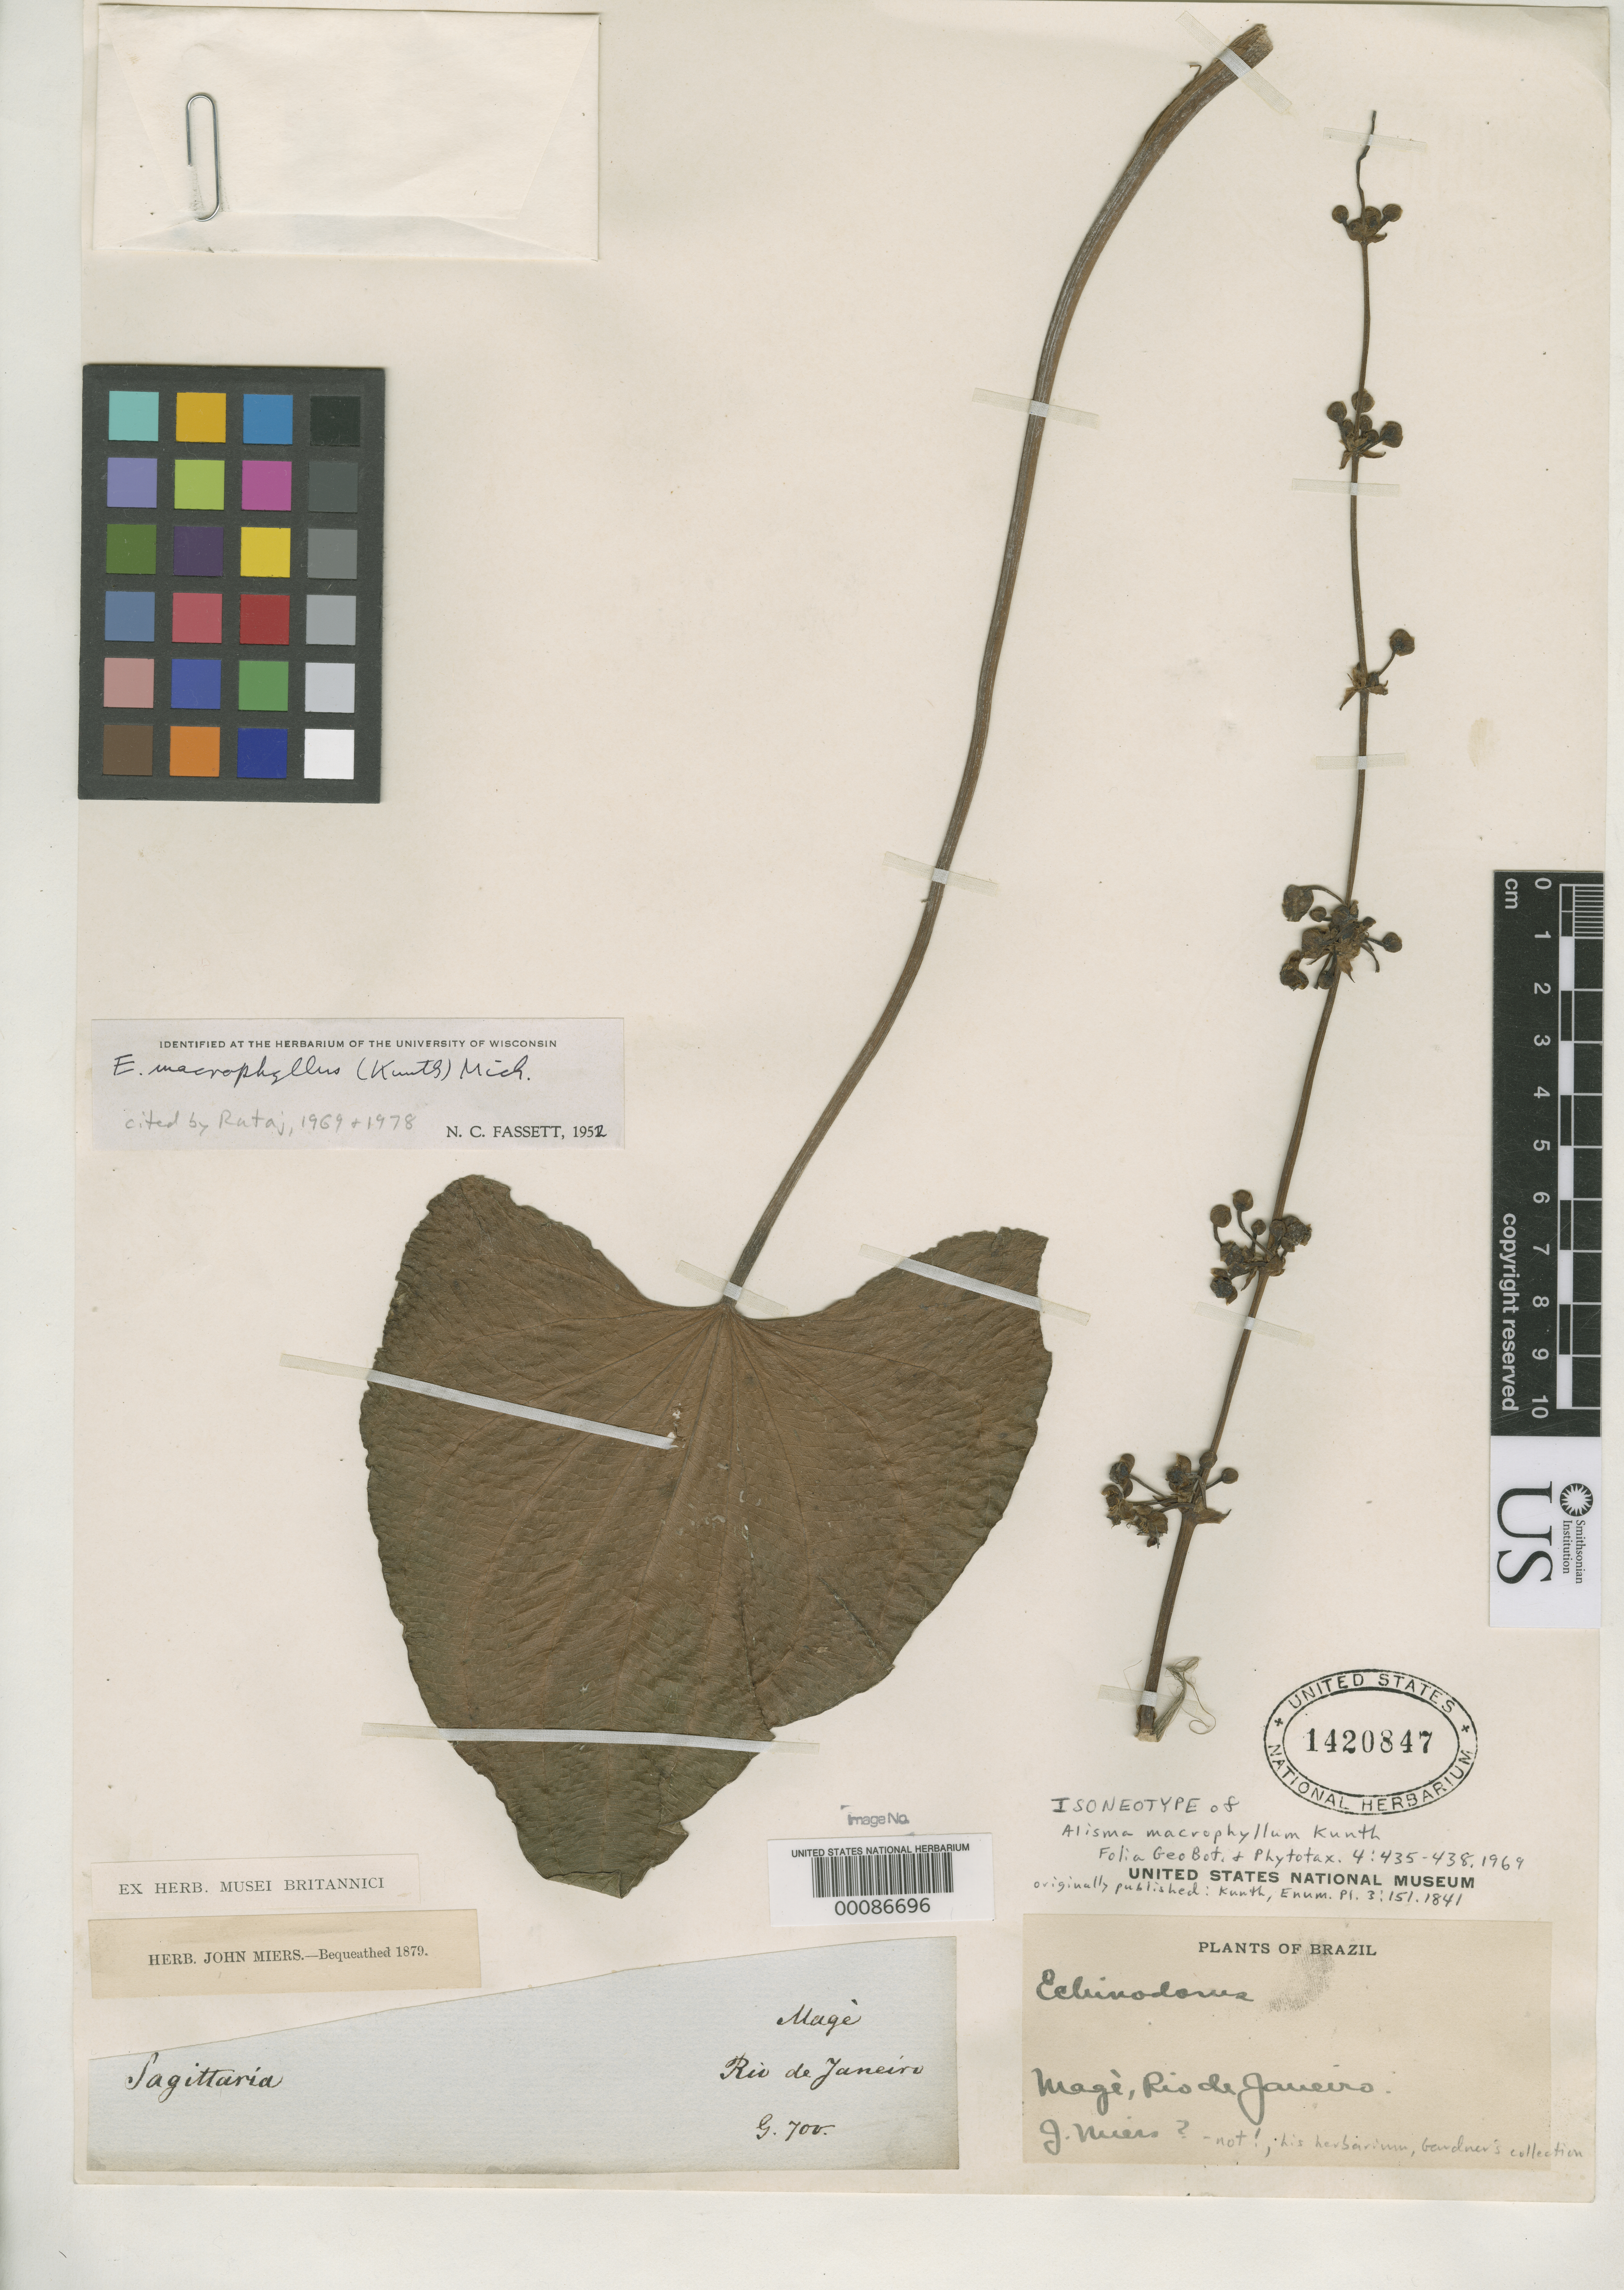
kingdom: Plantae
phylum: Tracheophyta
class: Liliopsida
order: Alismatales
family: Alismataceae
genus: Alisma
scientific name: Alisma macrophyllum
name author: Kunth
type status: Isolectotype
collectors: F. Sellow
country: Brazil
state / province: Rio de Janeiro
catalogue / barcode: US 1420847